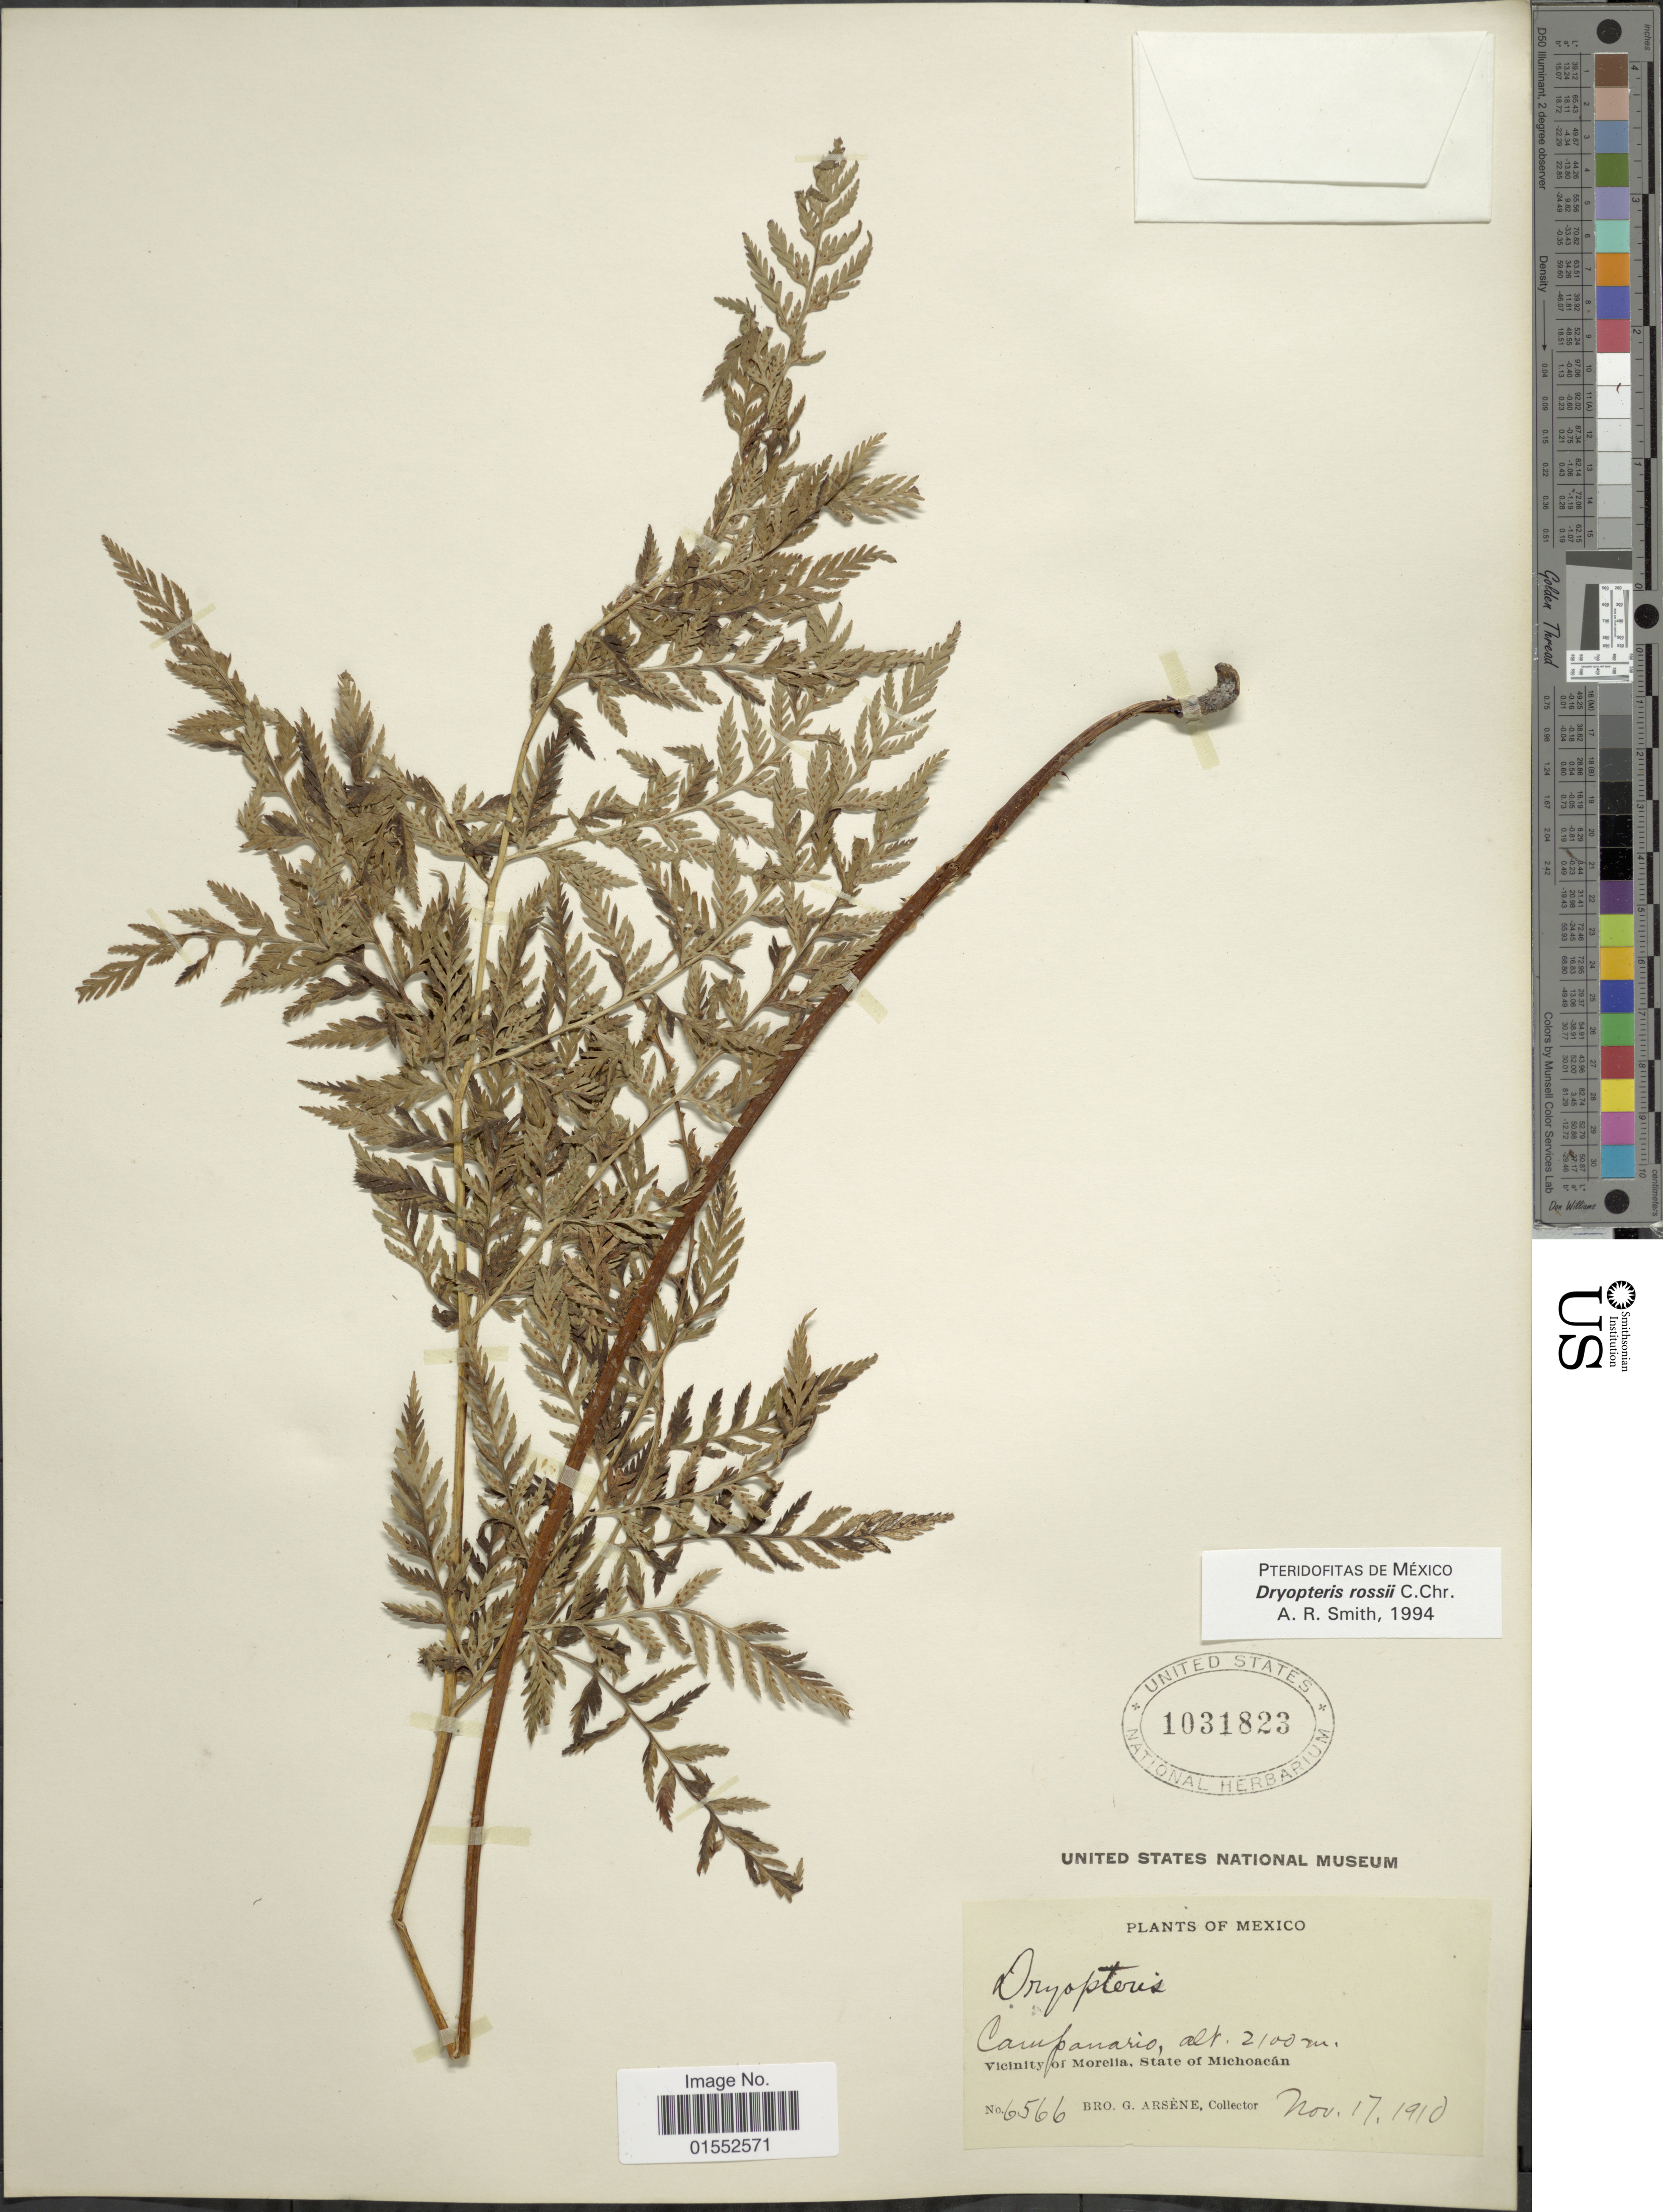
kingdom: Plantae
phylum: Tracheophyta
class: Polypodiopsida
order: Polypodiales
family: Dryopteridaceae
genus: Dryopteris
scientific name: Dryopteris rossii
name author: C. Chr.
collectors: Bro. G. Arsène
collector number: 6566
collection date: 1910-11-17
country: Mexico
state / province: Michoacán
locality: Mexico. Campanario. Vicinity of Morelia, State of Michoacan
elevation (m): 2100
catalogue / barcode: US 1031823